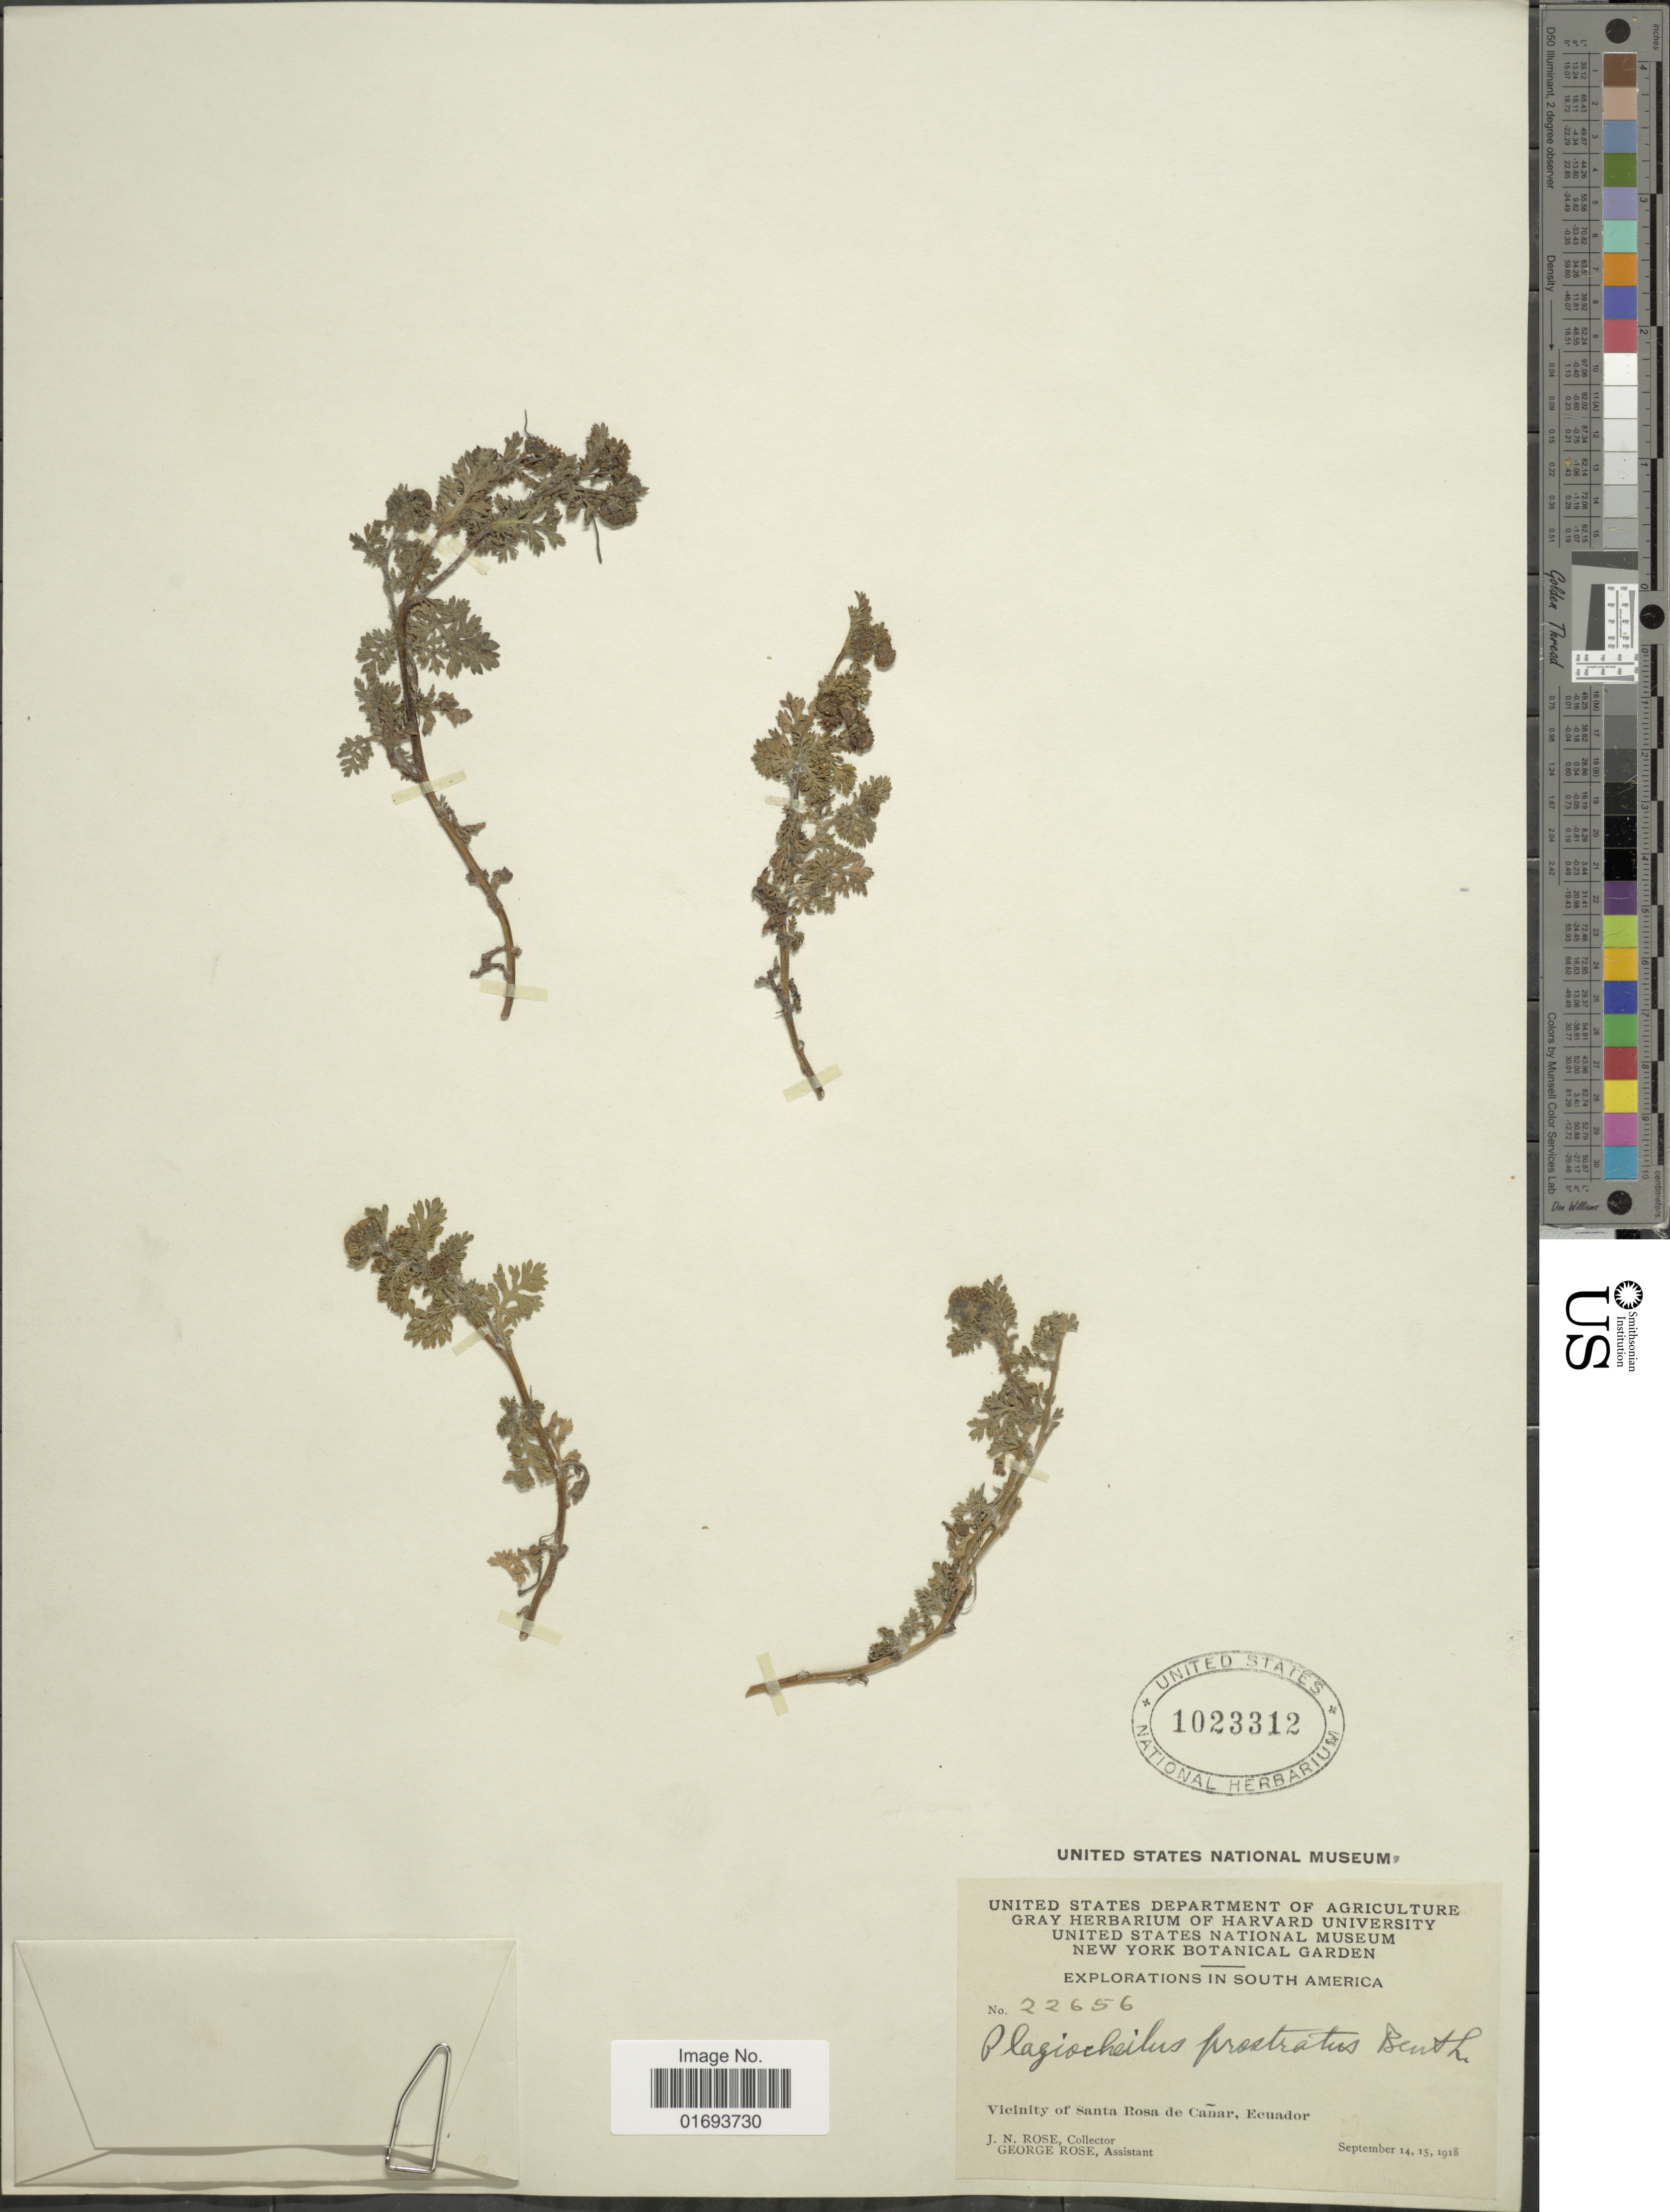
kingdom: Plantae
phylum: Tracheophyta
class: Magnoliopsida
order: Asterales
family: Asteraceae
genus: Plagiocheilus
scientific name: Plagiocheilus prostratus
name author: Benth.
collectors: J. N. Rose & G. Rose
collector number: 22656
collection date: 1918-09-14/1918-09-15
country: Ecuador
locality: Vicinity of Santa Rosa de Cañar, Ecuador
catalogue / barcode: US 1023312